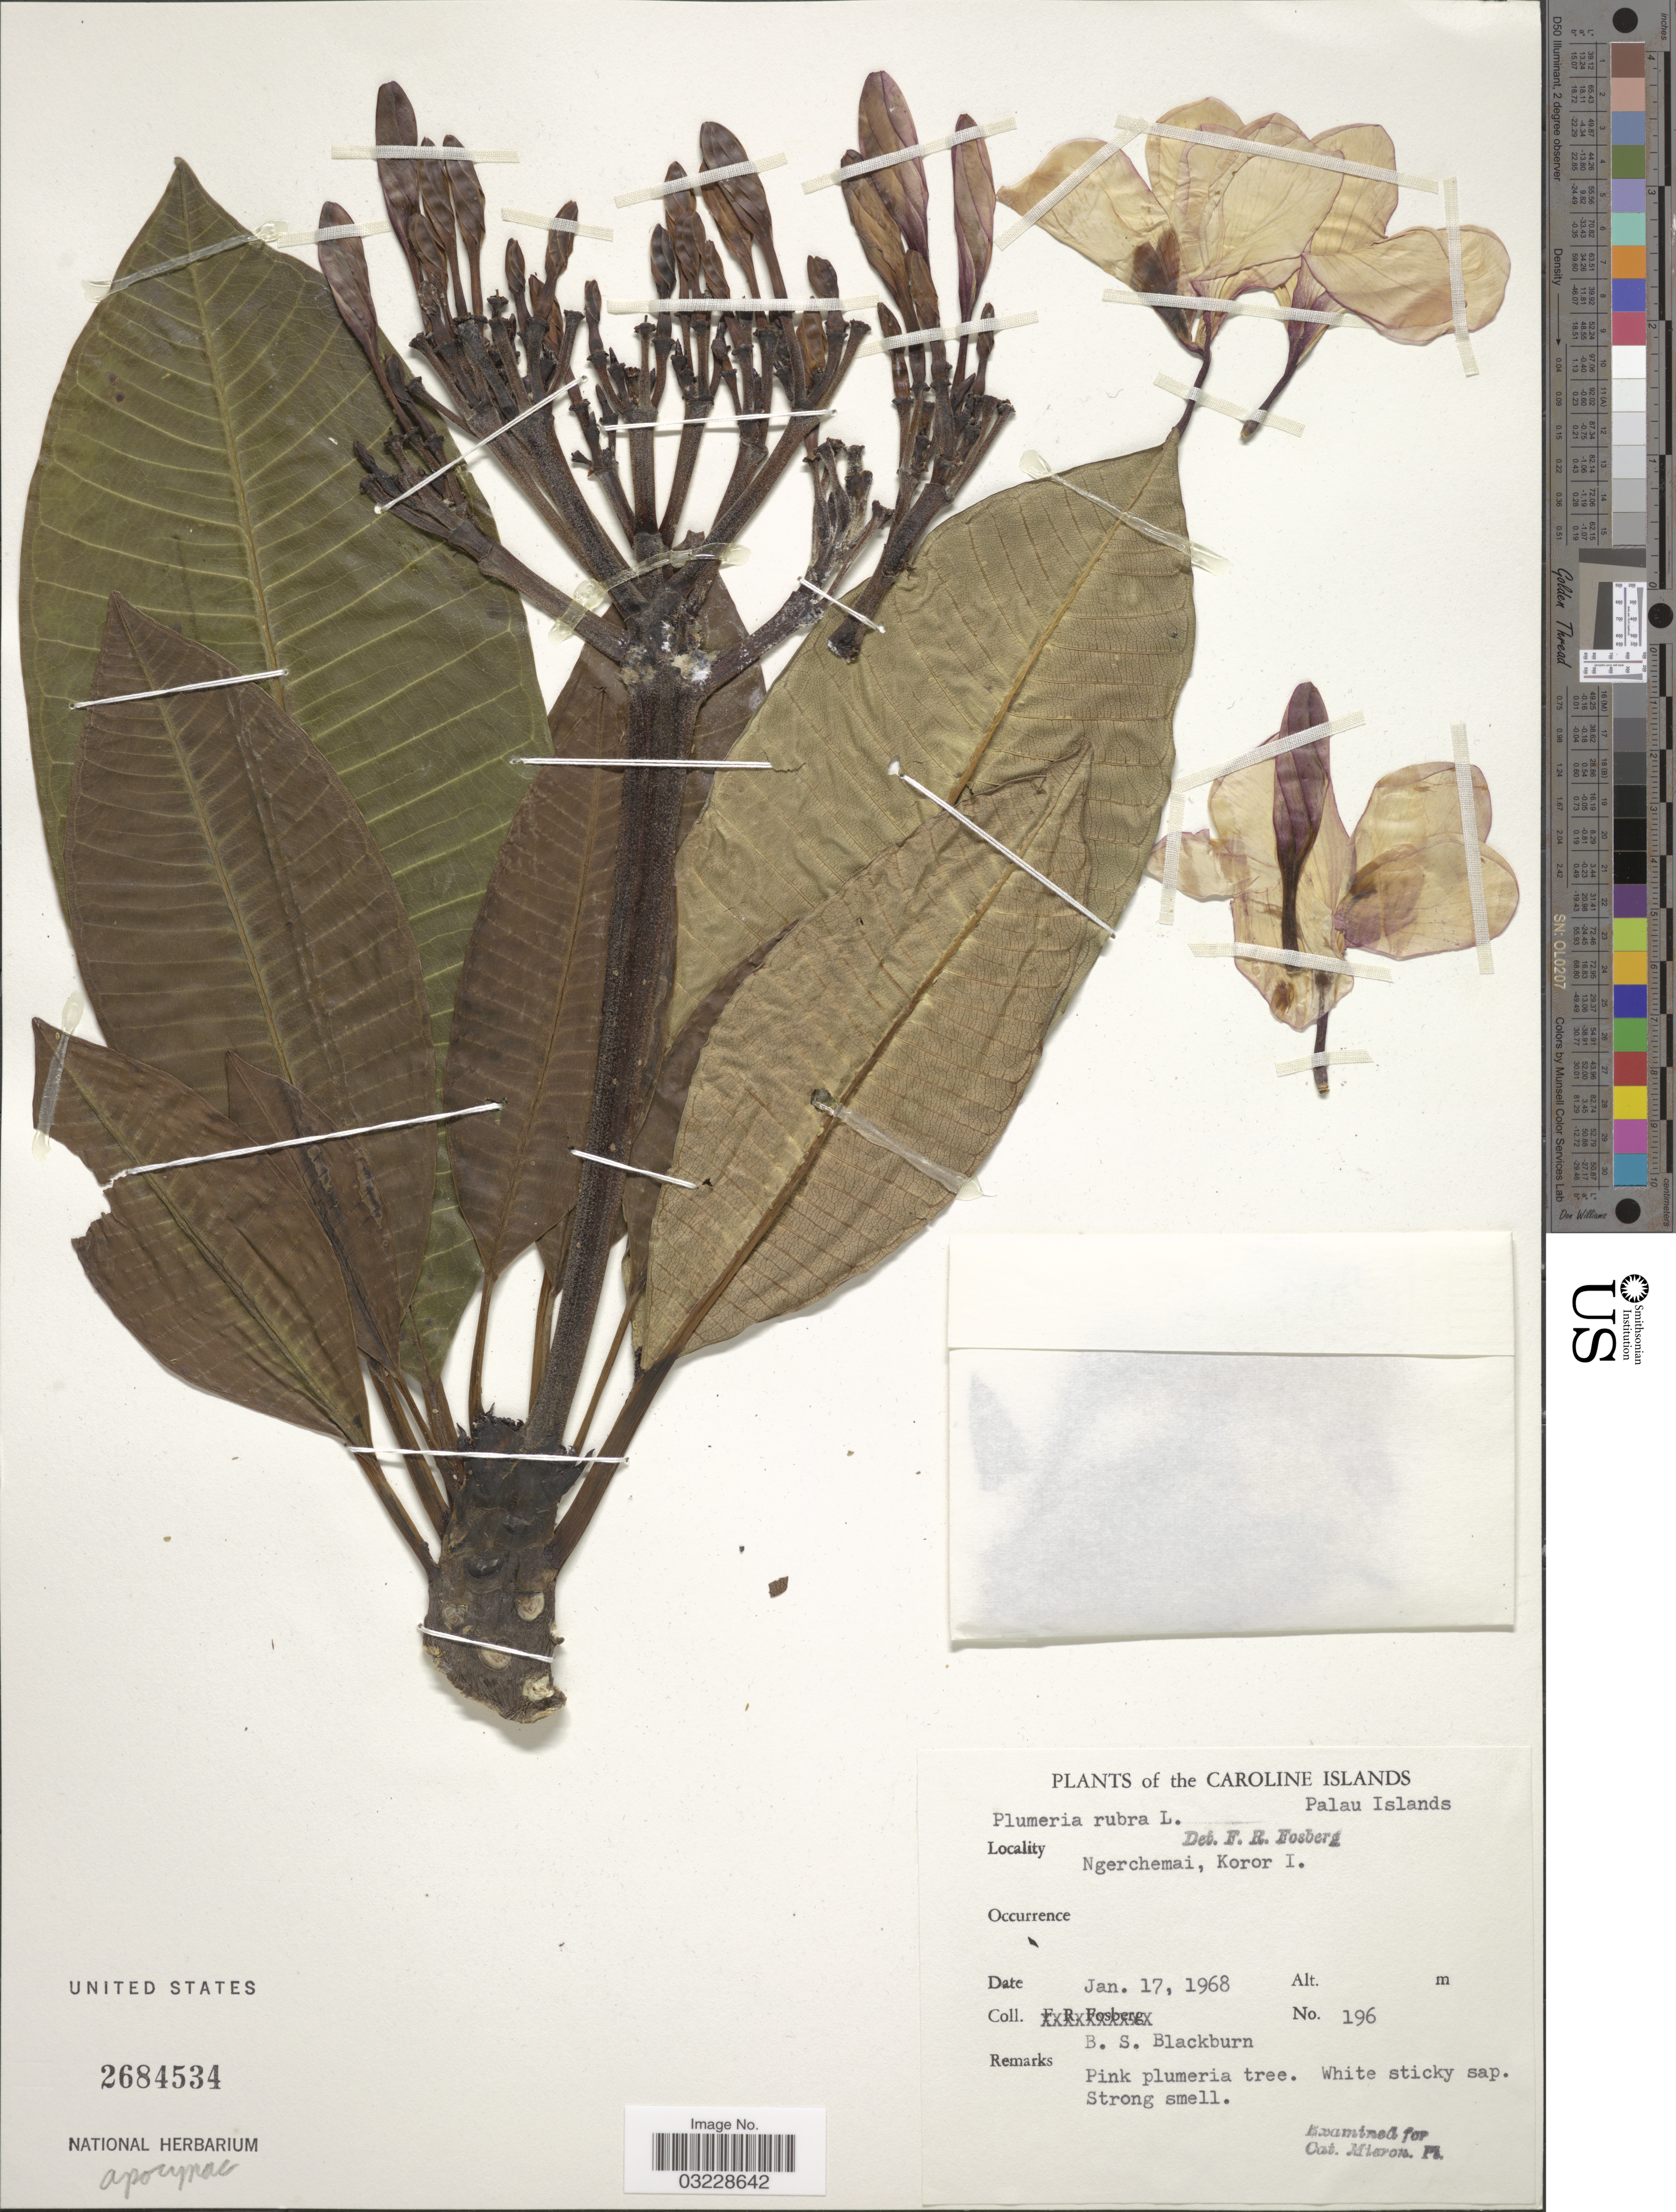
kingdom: Plantae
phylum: Tracheophyta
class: Magnoliopsida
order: Gentianales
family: Apocynaceae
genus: Plumeria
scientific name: Plumeria rubra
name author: L.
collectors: B. S. Blackburn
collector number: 196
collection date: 1968-01-17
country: Palau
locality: Caroline Islands. Palau Islands. Ngerchemai, Koror I.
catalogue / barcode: US 2684534